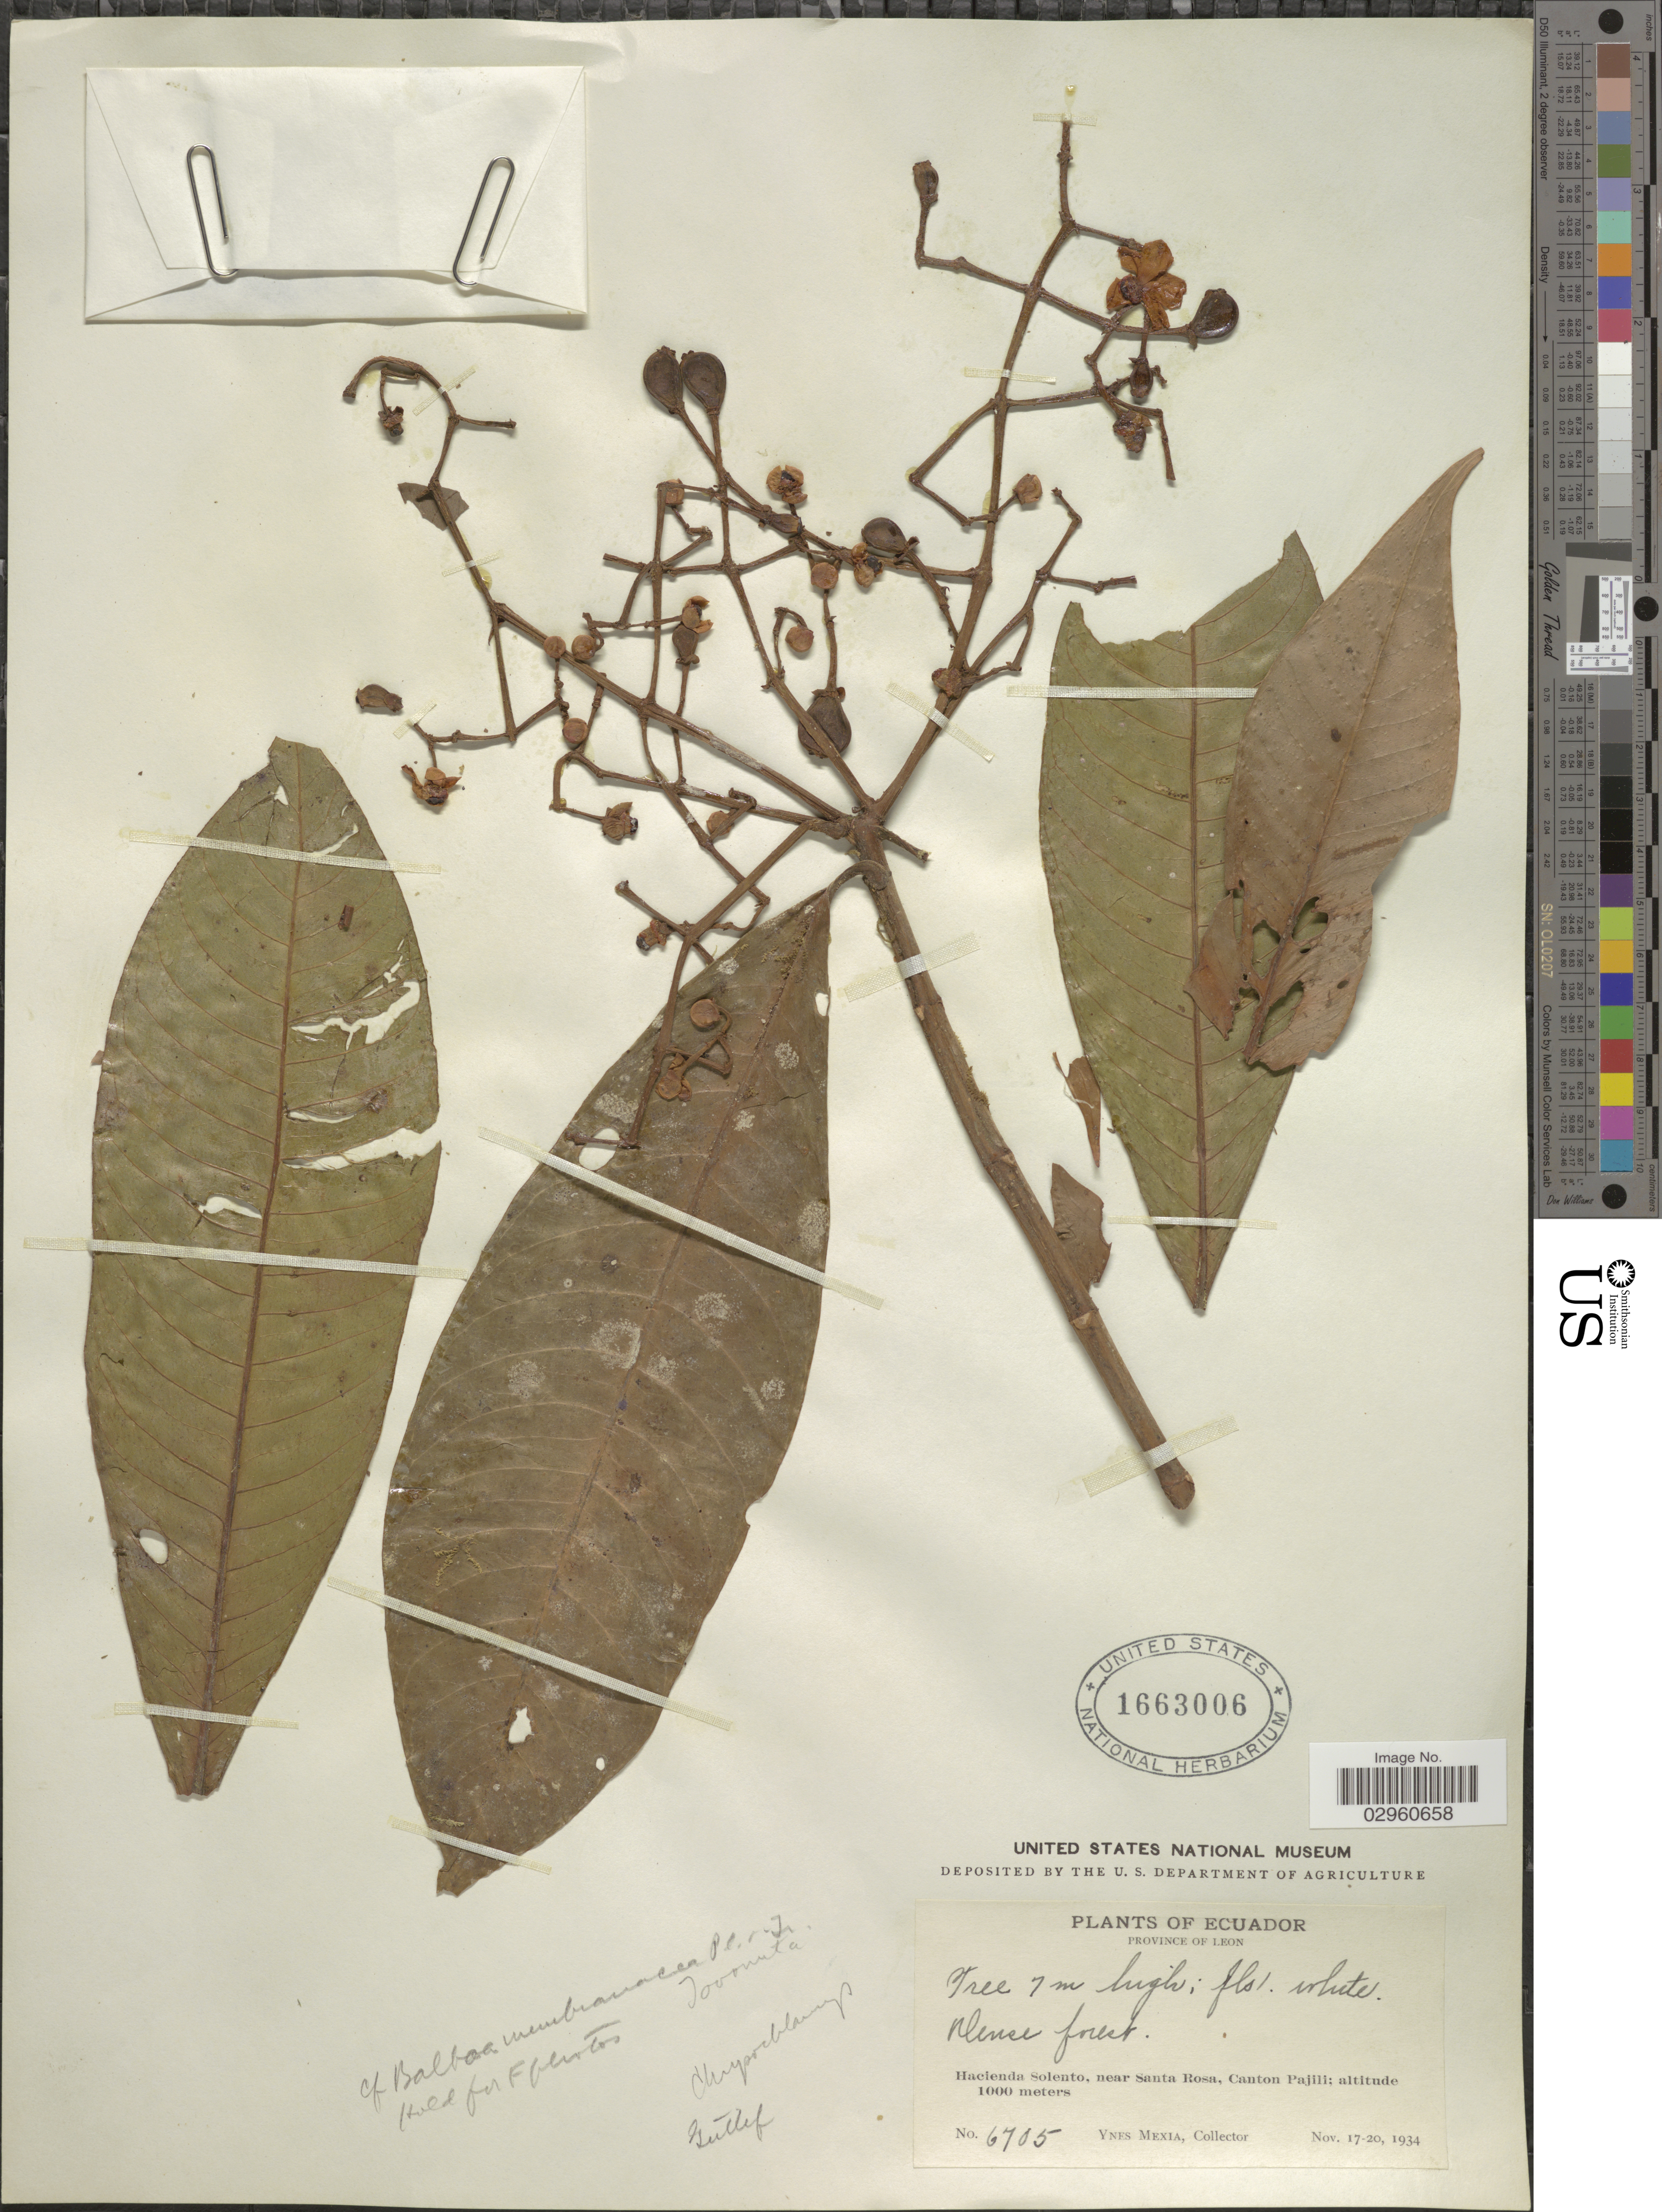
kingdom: Plantae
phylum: Tracheophyta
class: Magnoliopsida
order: Malpighiales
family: Clusiaceae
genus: Chrysochlamys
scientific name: Chrysochlamys membranacea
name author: Planch. & Triana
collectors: Y. Mexia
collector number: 6705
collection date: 1934-11-17/1934-11-20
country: Ecuador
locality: Province of Leon. Hacienda Solento, near Santa Rosa, Canton Pajili.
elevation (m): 1000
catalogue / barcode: US 1663006